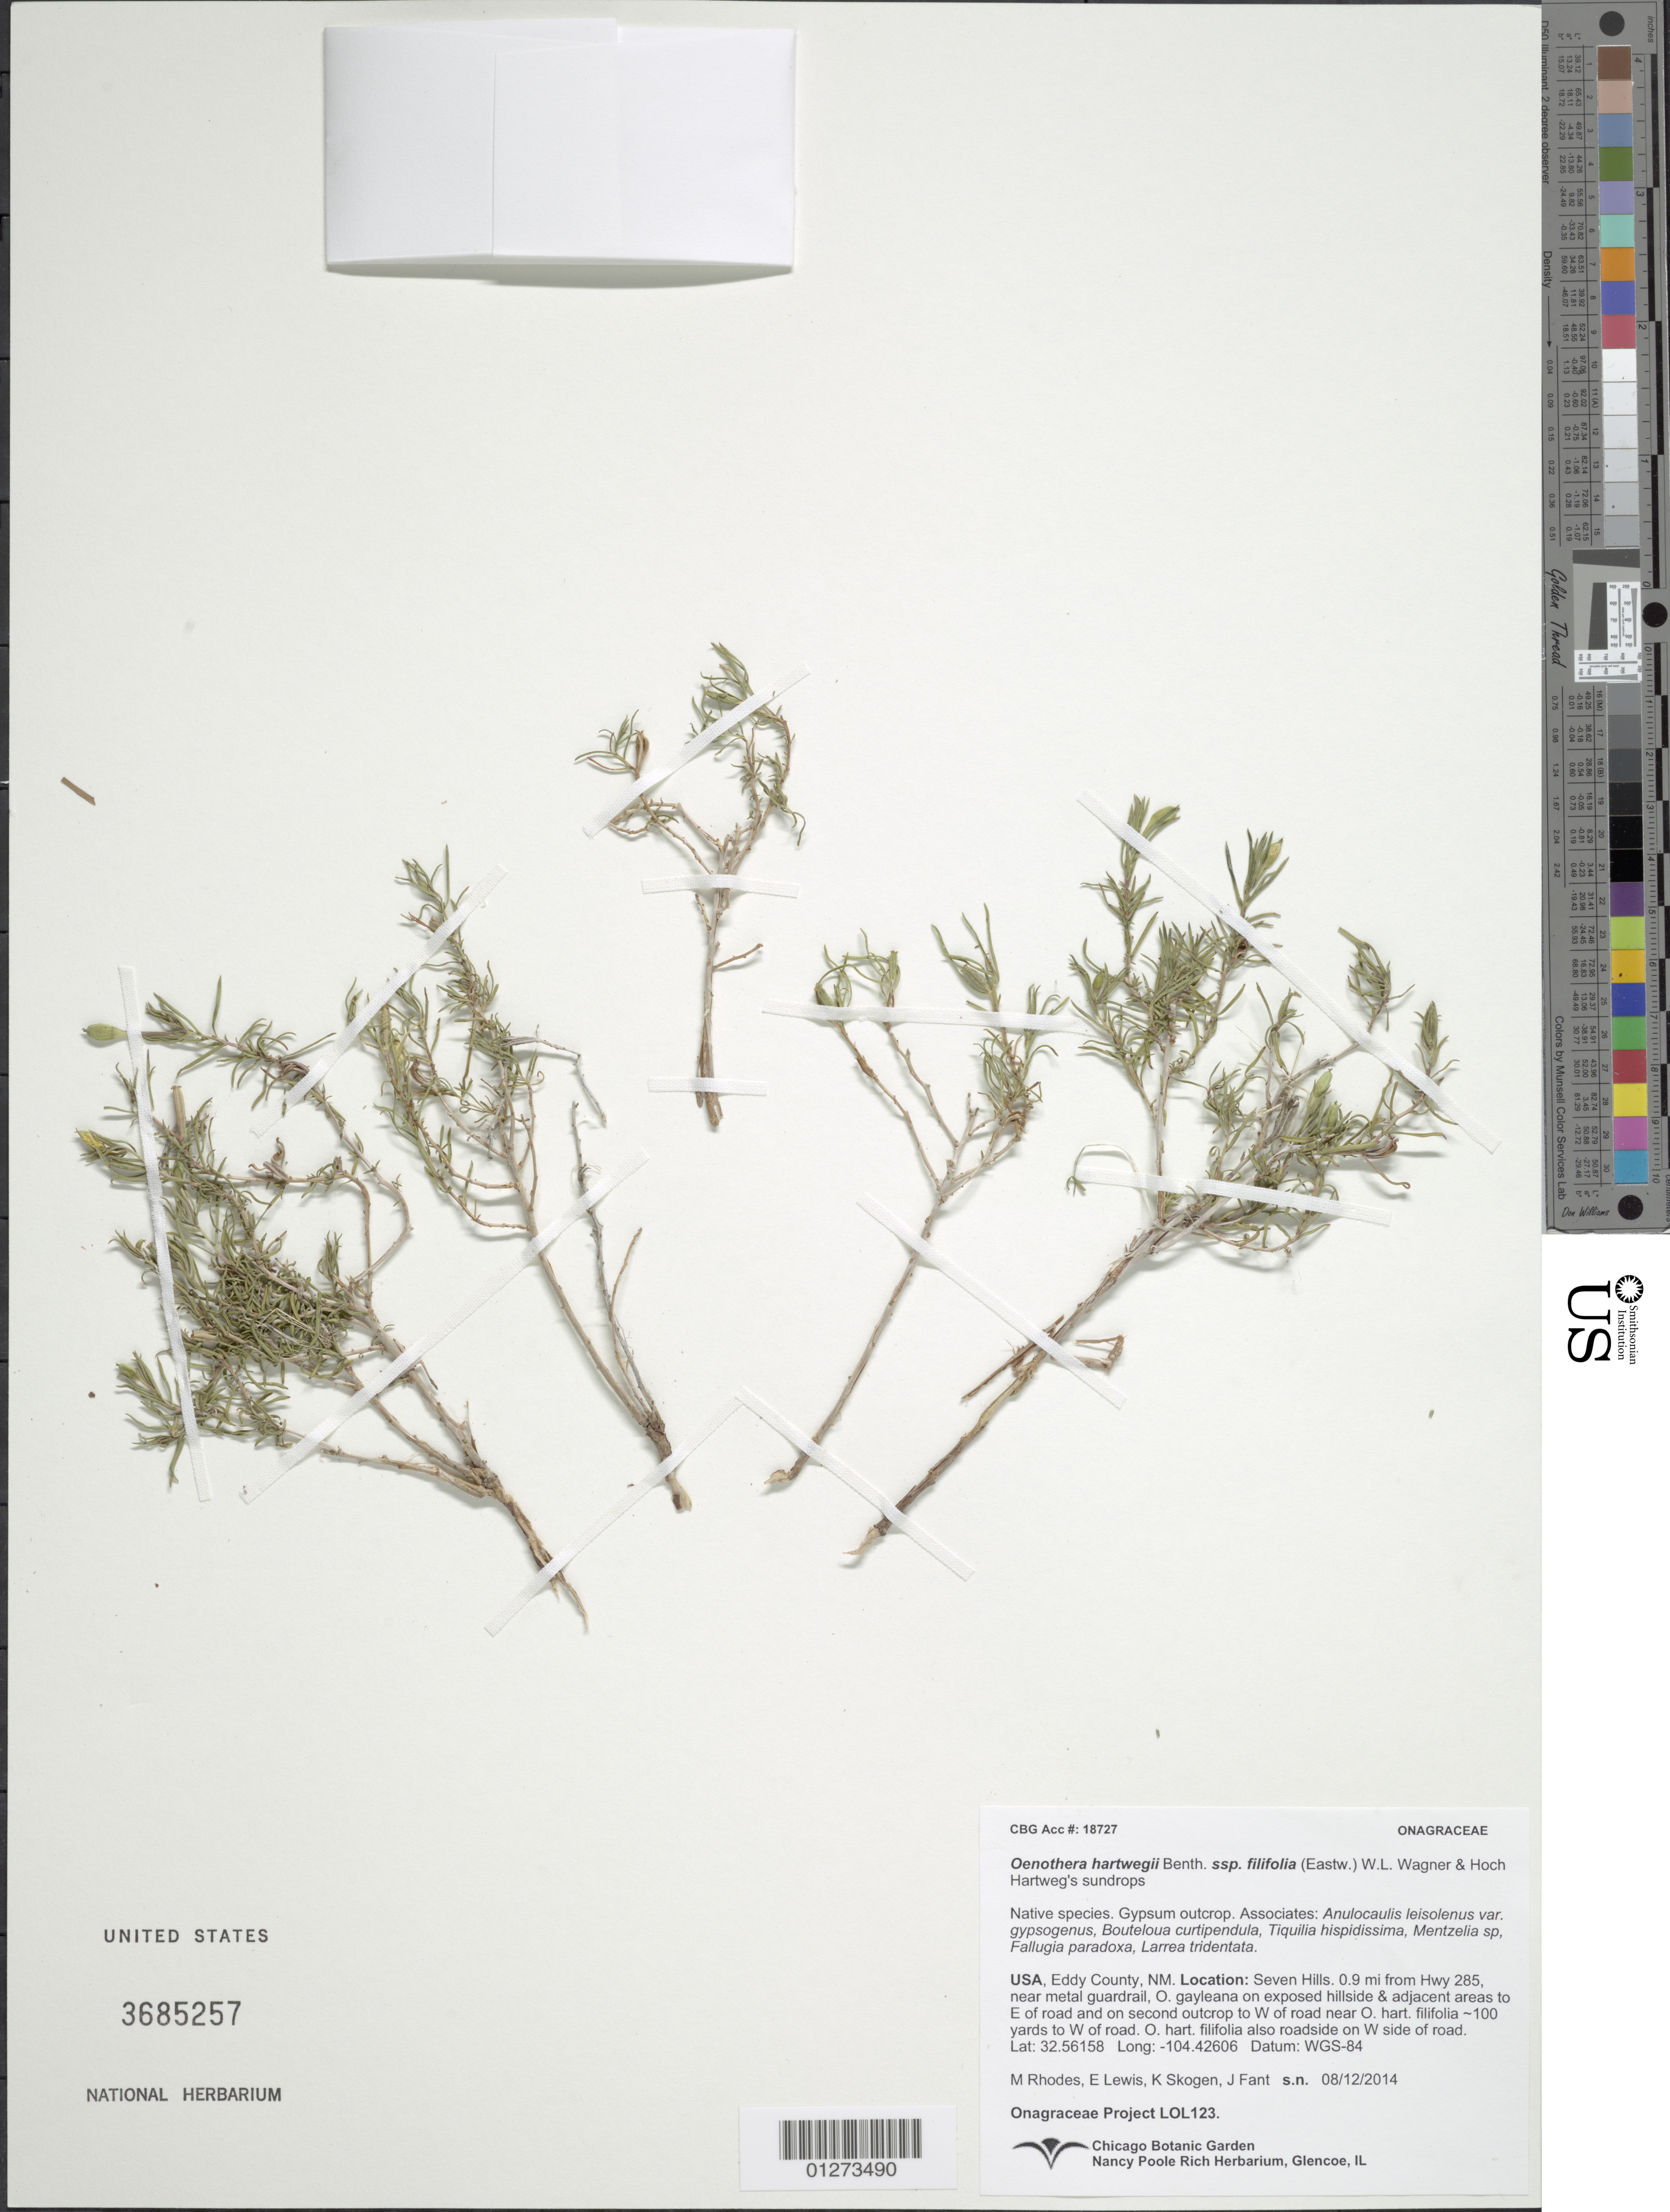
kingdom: Plantae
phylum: Tracheophyta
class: Magnoliopsida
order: Myrtales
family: Onagraceae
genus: Oenothera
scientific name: Oenothera hartwegii subsp. filifolia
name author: (Eastw.) W.L. Wagner & Hoch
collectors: Onagraceae Project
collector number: LOL 123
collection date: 2014-09-02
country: United States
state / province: New Mexico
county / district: Eddy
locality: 0.9 mi from Hwy 285, near metal guardrail.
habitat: gypsum outcrop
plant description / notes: CHIC, US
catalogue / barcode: US 3685257